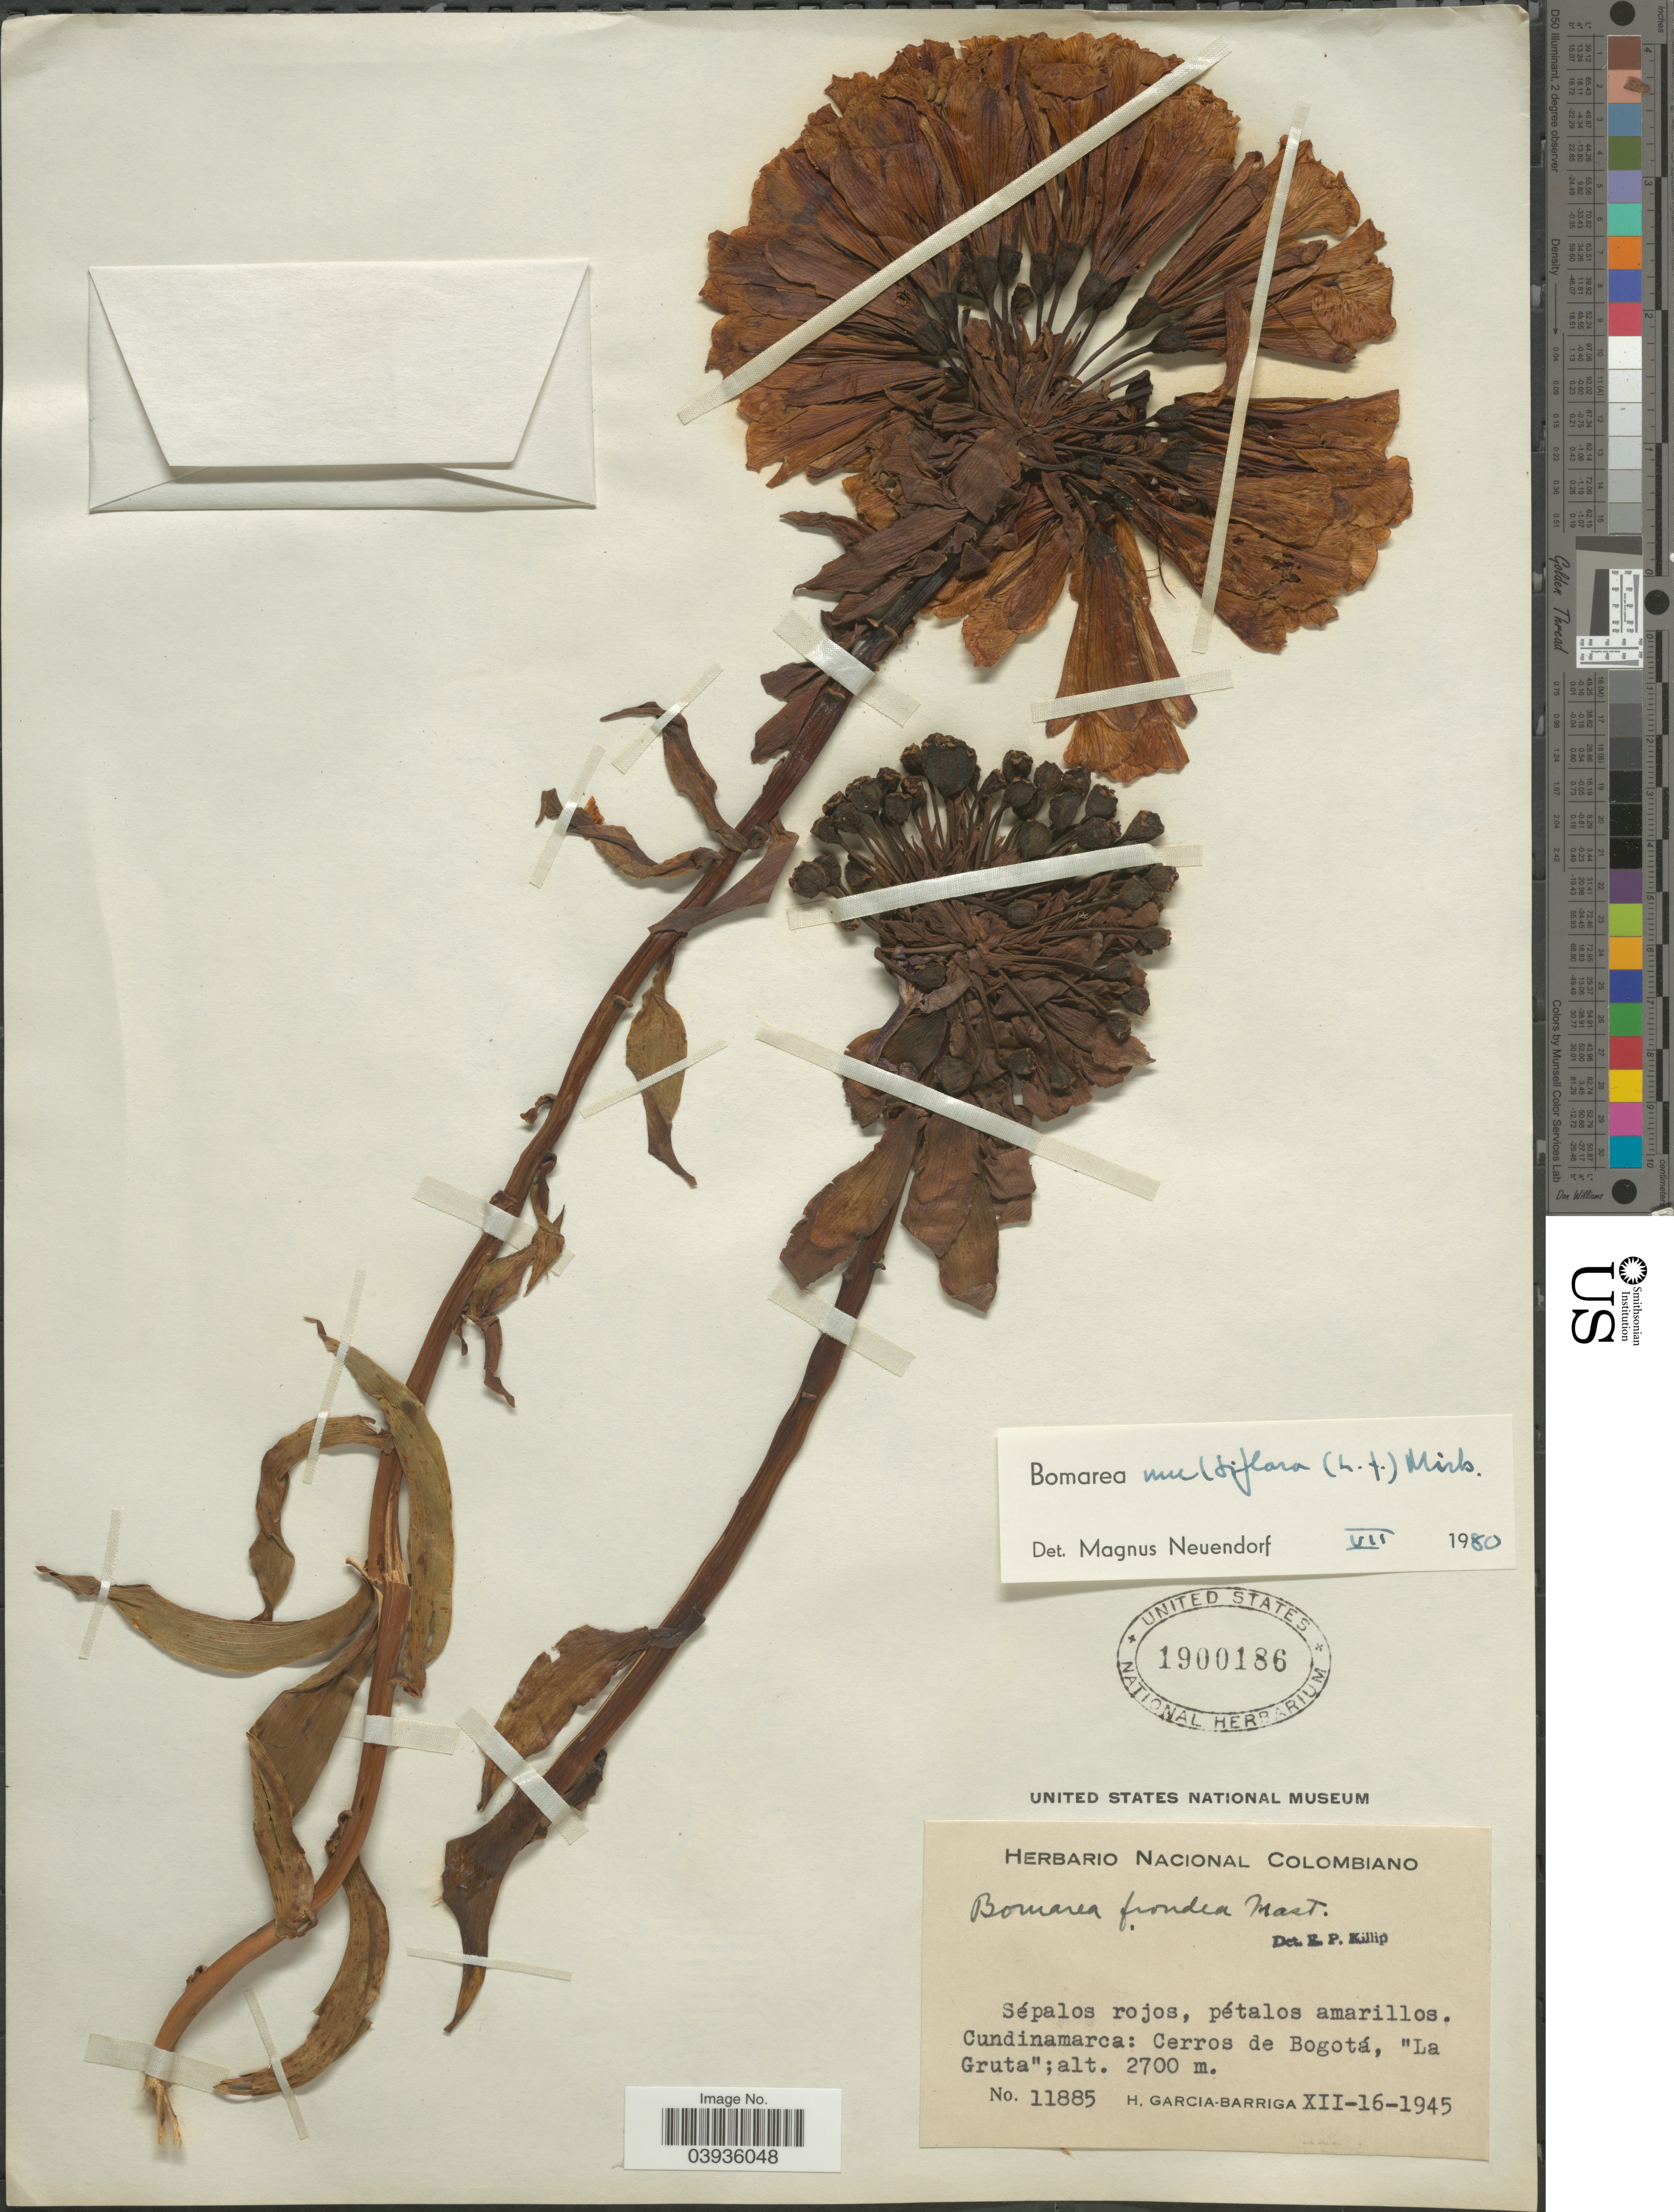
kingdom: Plantae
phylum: Tracheophyta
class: Liliopsida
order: Liliales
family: Alstroemeriaceae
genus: Bomarea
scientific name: Bomarea multiflora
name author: (L. f.) Mirb.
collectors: H. García Barriga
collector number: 11885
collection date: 1945-12-16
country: Colombia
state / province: Cundinamarca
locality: Cerros de Bogotá, "La Gruta".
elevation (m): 2700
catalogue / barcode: US 1900186